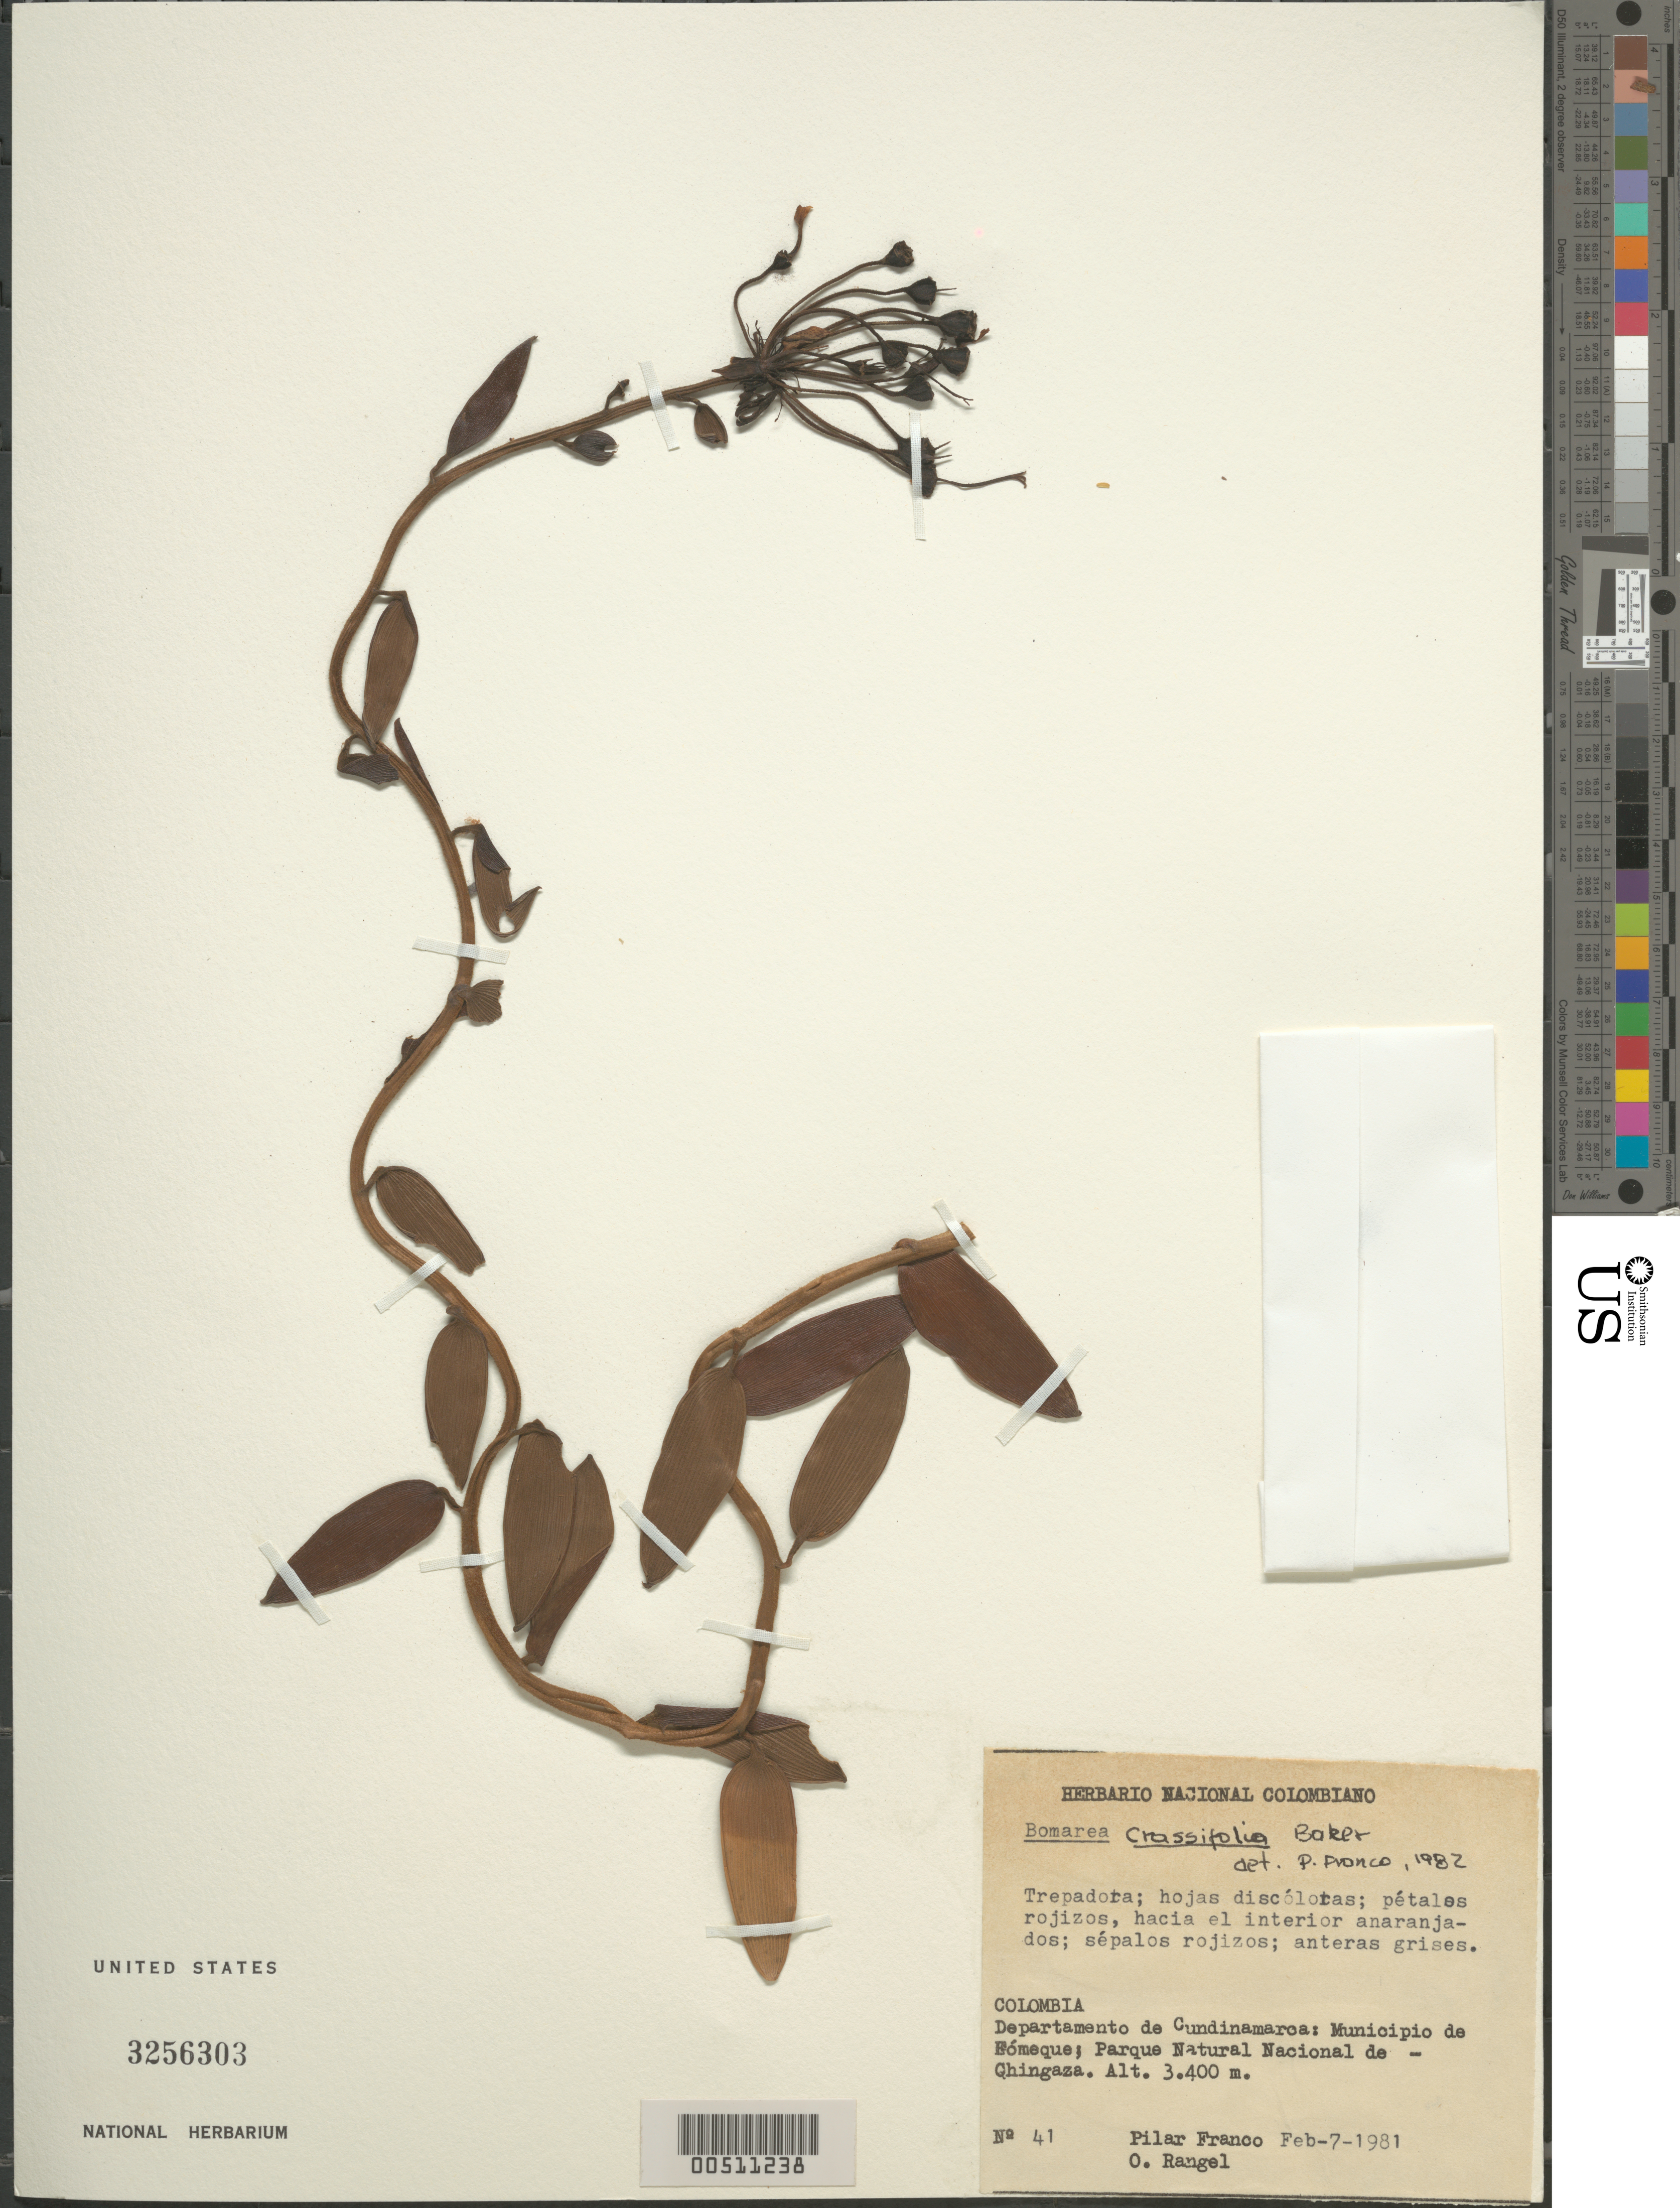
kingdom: Plantae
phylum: Tracheophyta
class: Liliopsida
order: Liliales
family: Alstroemeriaceae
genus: Bomarea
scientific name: Bomarea crassifolia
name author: Baker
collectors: P. Franco Roselli & J. O. Rangel Ch.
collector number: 41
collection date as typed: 07 Feb 1981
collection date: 1981-02-07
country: Colombia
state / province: Cundinamarca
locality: Fomeque, Chingaza National Park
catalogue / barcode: US 3256303